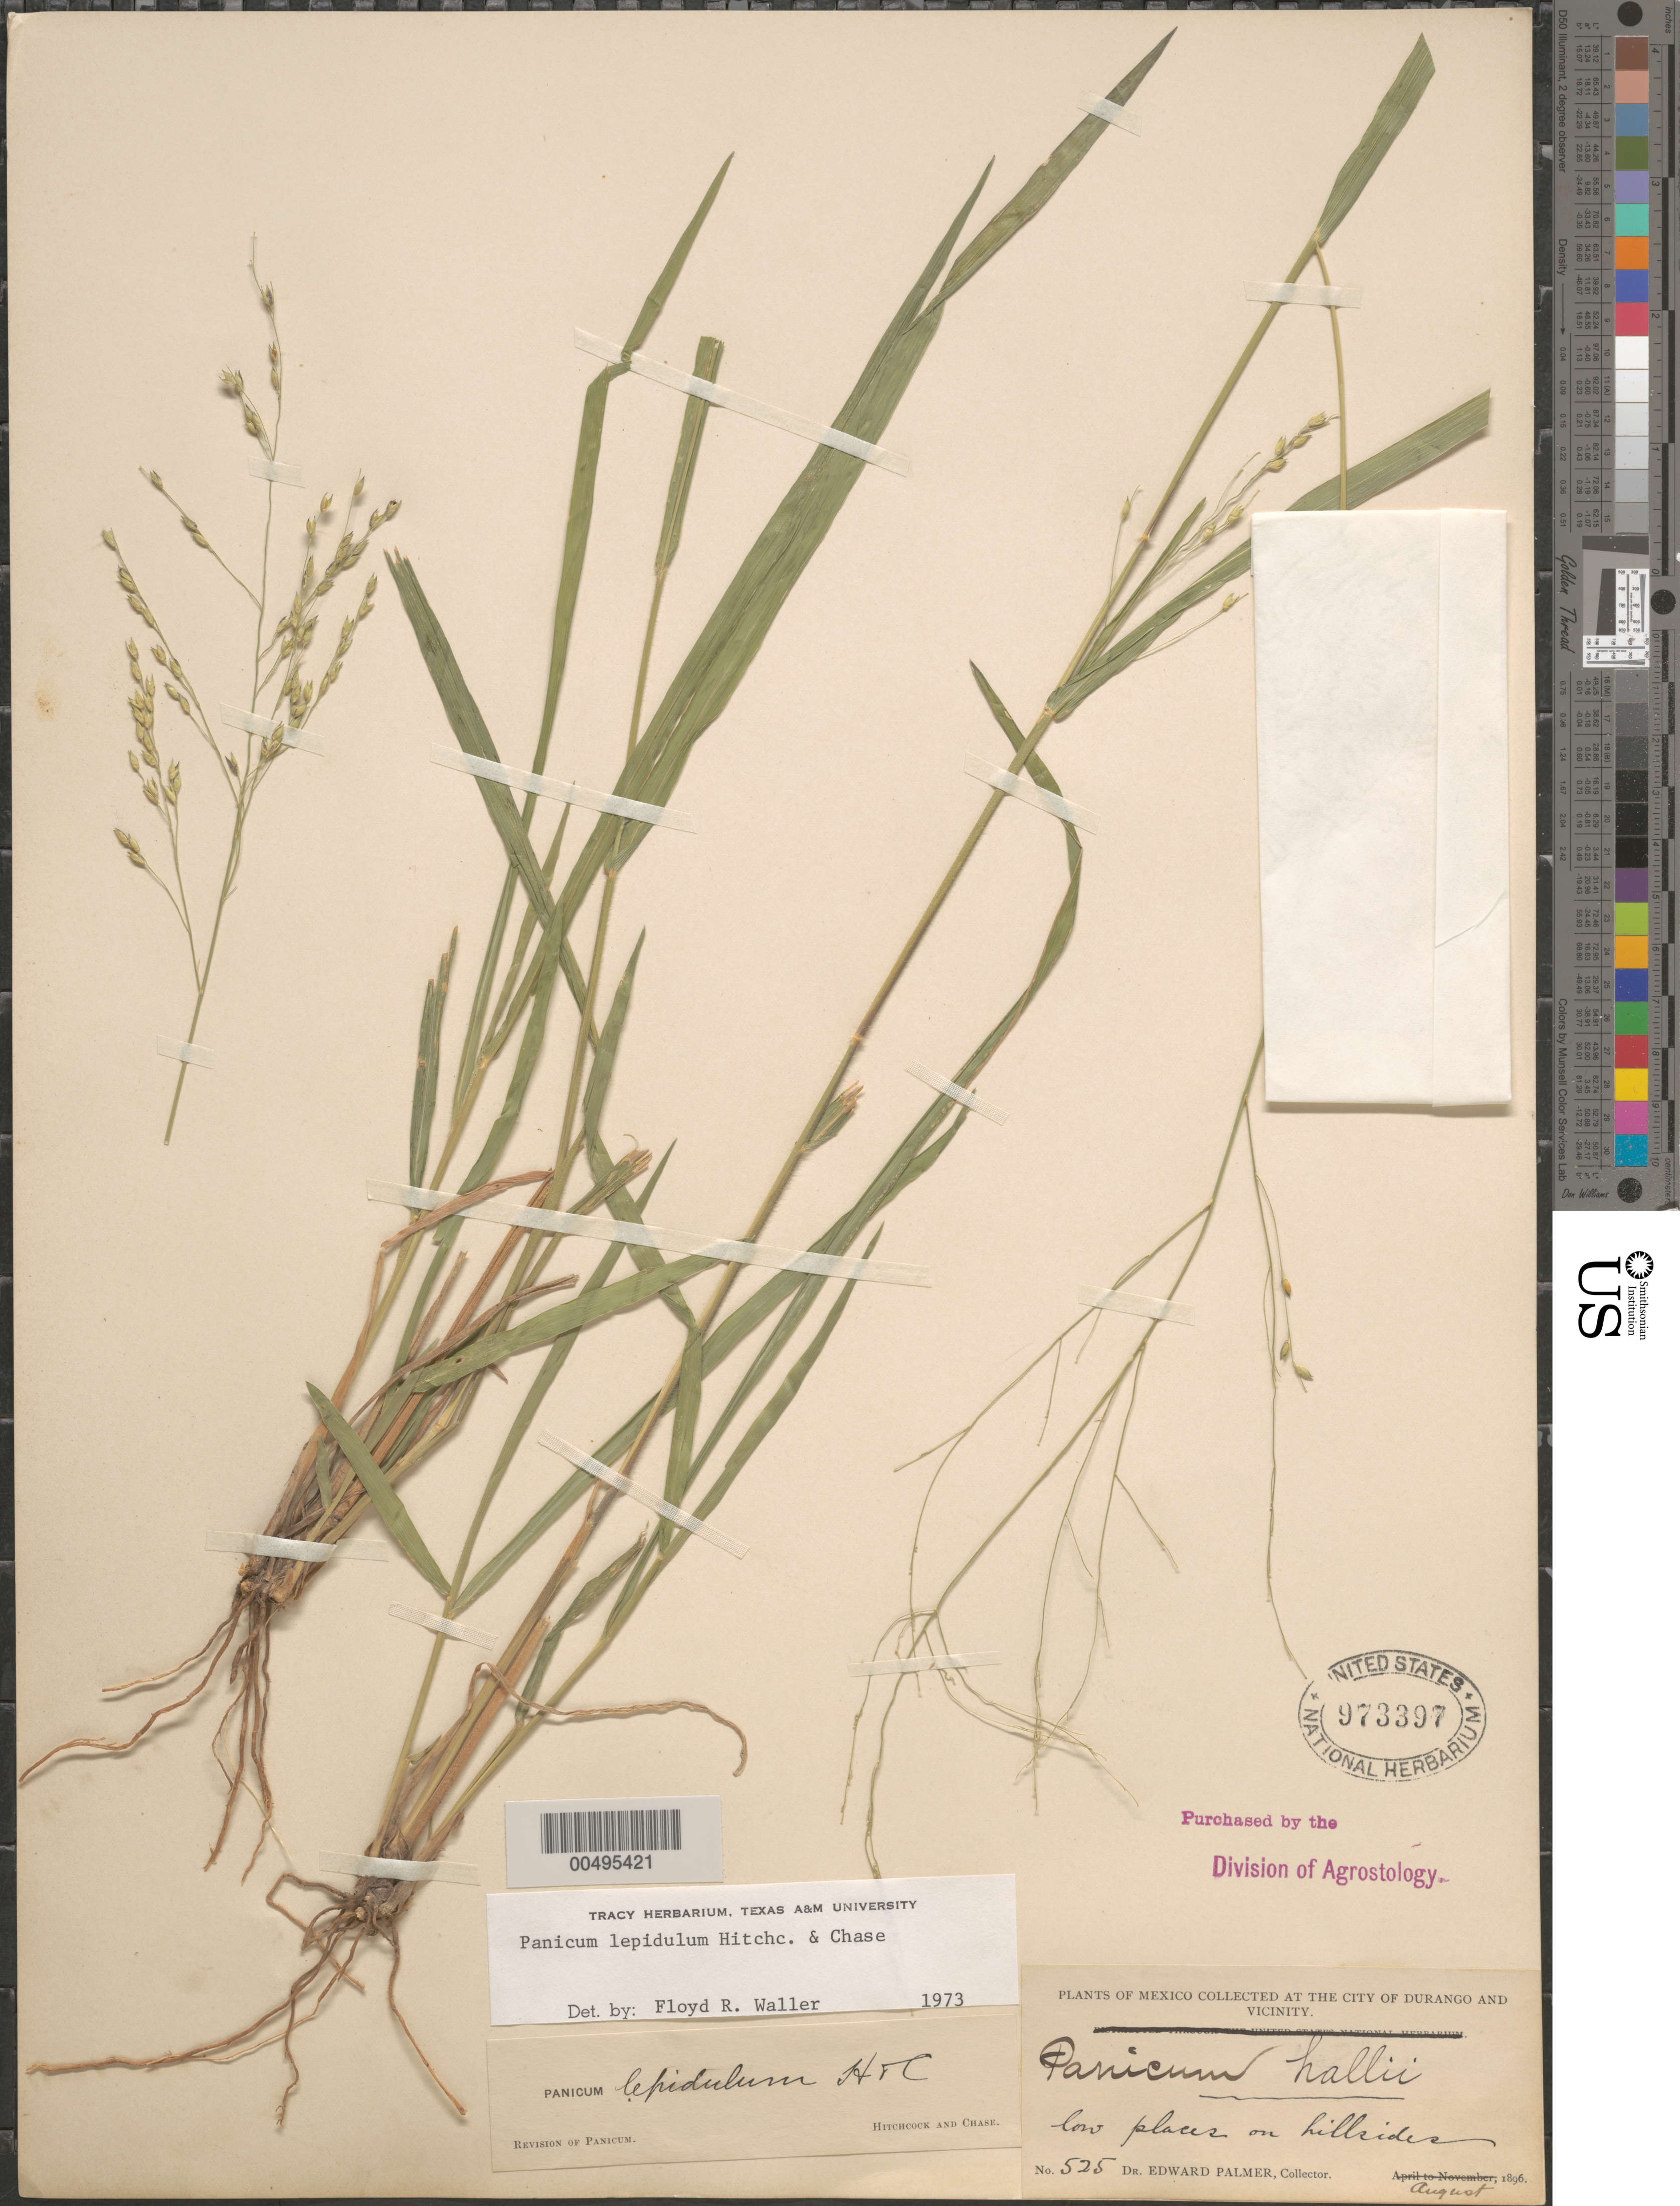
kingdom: Plantae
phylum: Tracheophyta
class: Liliopsida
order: Poales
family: Poaceae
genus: Panicum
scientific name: Panicum lepidulum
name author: Hitchc. & Chase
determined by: Waller, F. R.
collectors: E. Palmer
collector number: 525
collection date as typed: Aug 1896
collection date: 1896-08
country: Mexico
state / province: Durango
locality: At the City of Durango & vicinity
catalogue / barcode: US 973397